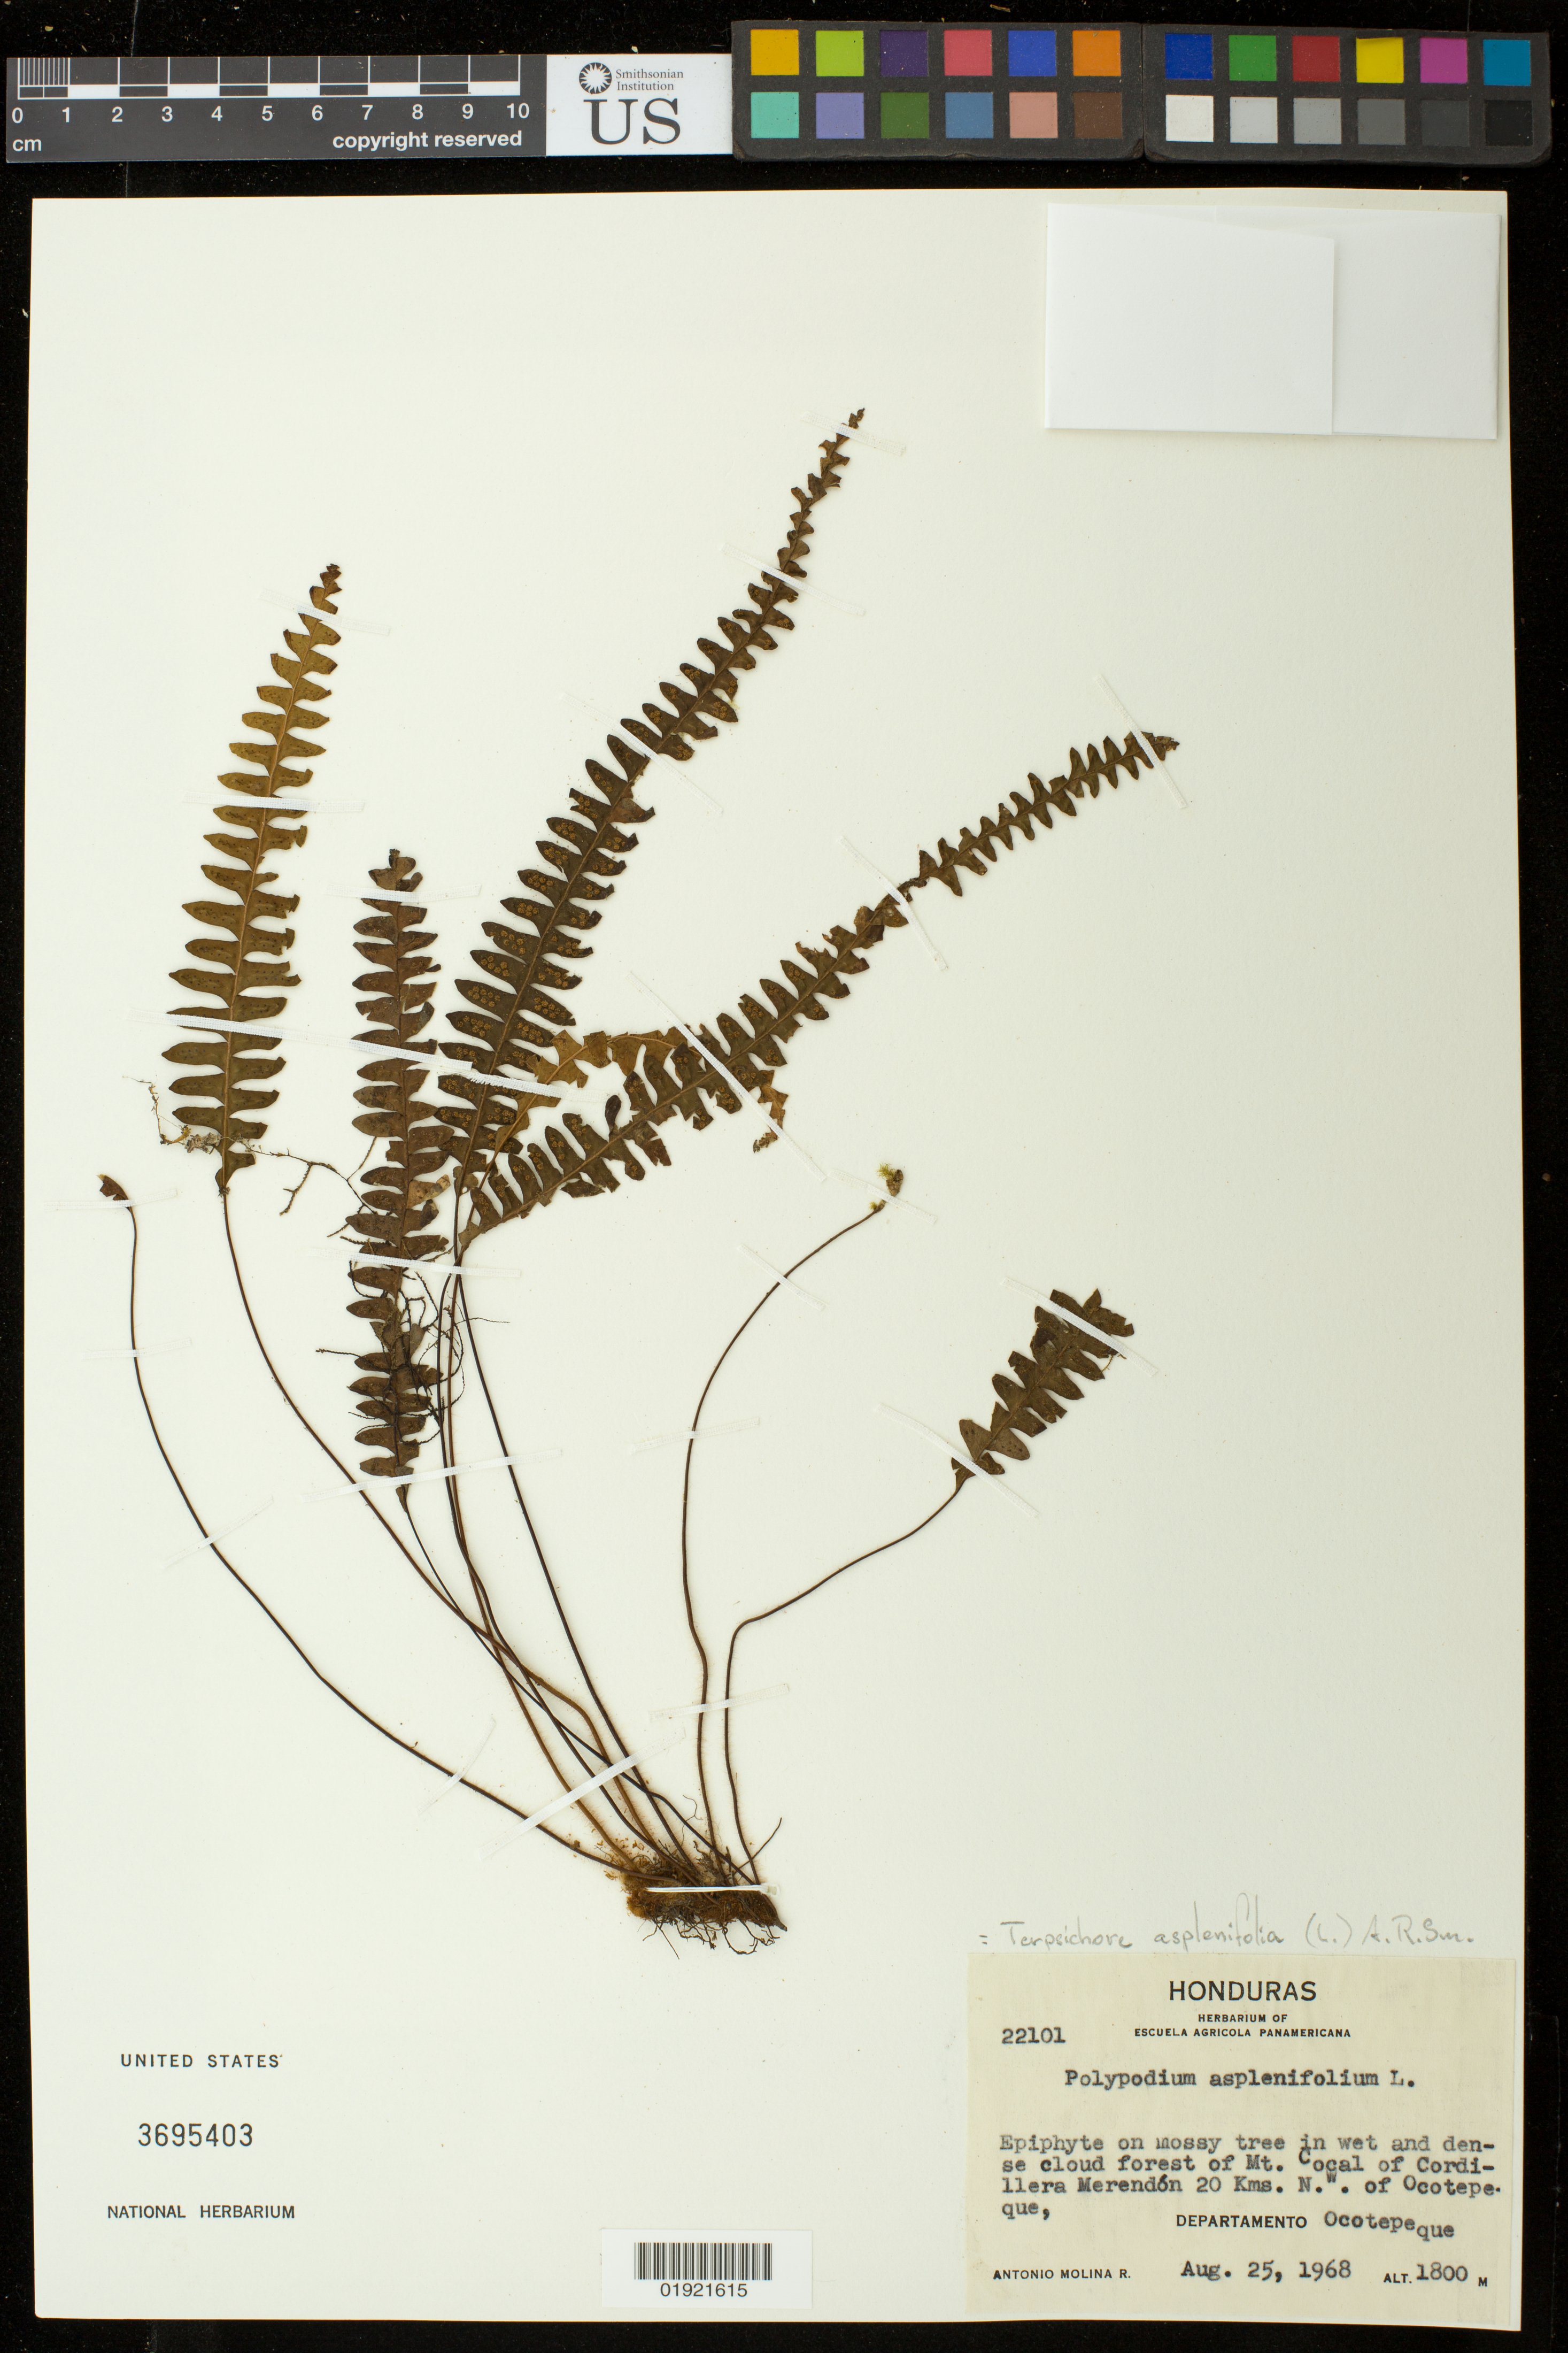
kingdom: Plantae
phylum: Tracheophyta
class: Polypodiopsida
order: Polypodiales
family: Polypodiaceae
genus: Terpsichore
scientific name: Terpsichore asplenifolia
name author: (L.) A.R. Sm.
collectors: A. Molina R.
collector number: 22101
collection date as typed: Aug. 25, 1968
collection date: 1968-08-25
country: Honduras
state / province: Ocotepeque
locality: cloud forest of Mt. Cocal of Cordillera Merendon 20 kms. N.W. of Ocotepeque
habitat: on mossy tree in wet and dense cloud forest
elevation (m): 1800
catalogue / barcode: US 3695403